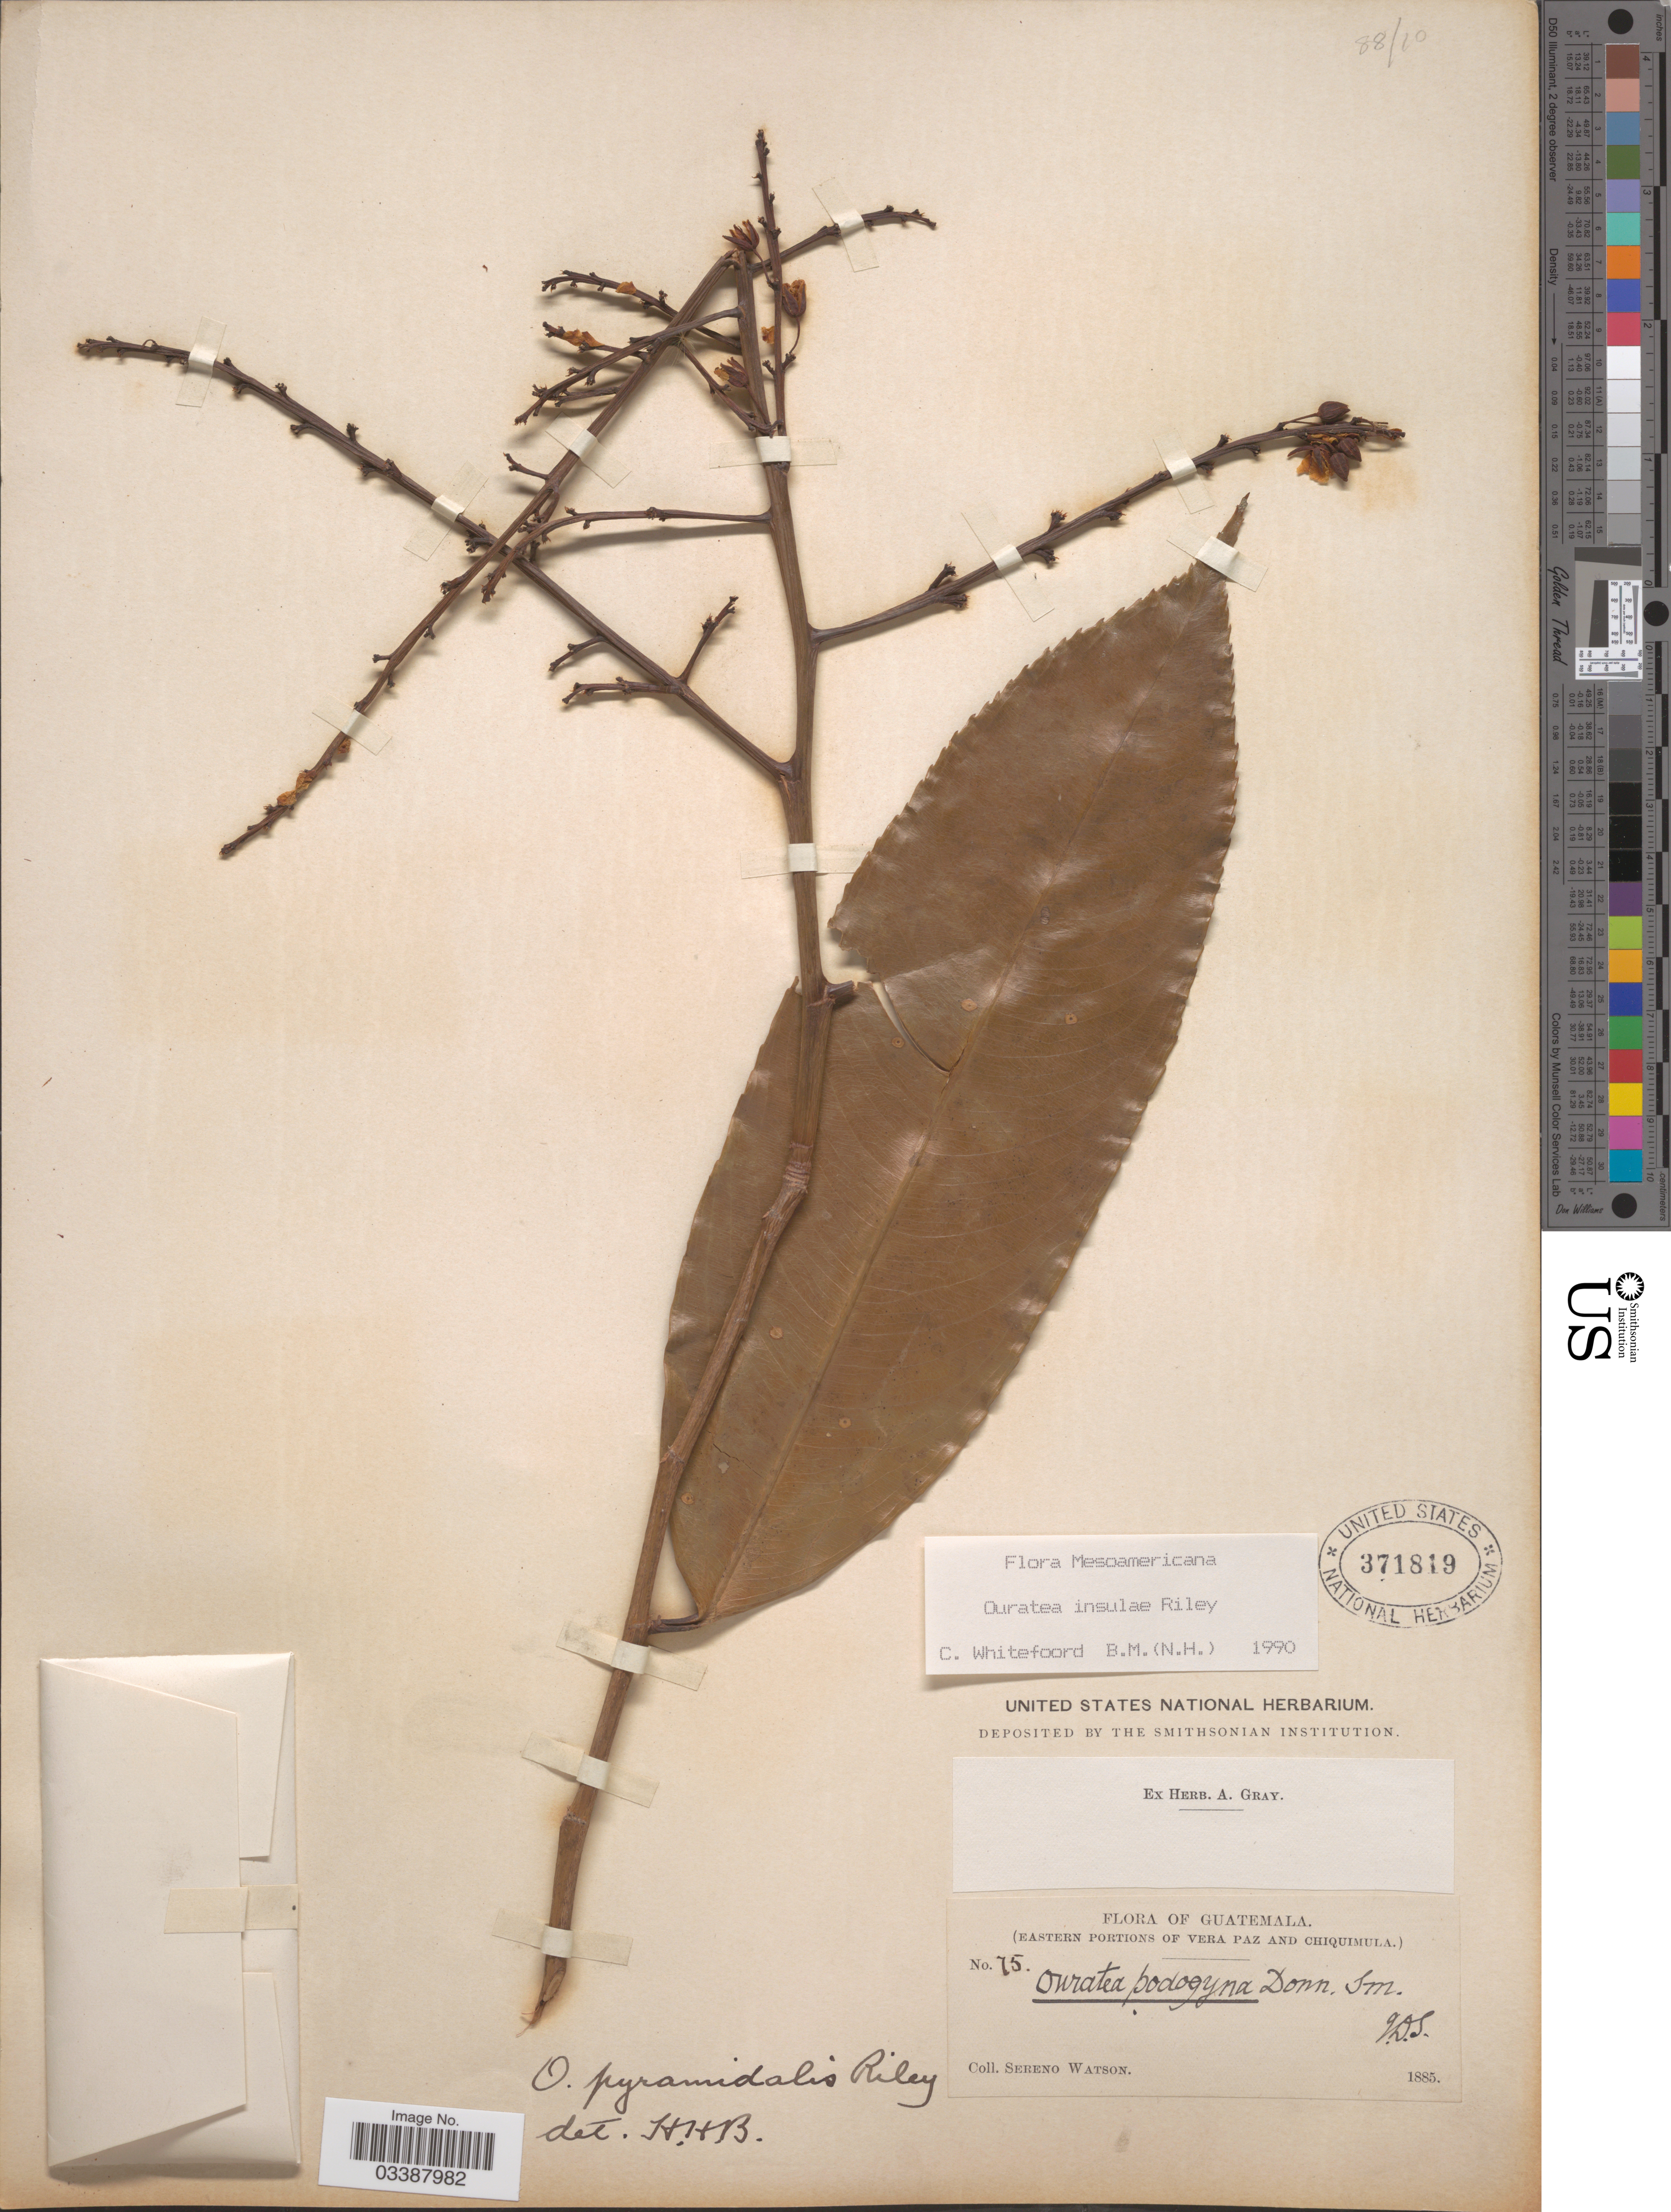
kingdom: Plantae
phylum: Tracheophyta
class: Magnoliopsida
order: Malpighiales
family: Ochnaceae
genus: Ouratea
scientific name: Ouratea insulae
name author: L. Riley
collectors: S. Watson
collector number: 75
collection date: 1885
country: Guatemala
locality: (Eastern portions of Vera Paz and Chiquimula). Mesoamericana.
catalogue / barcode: US 371819